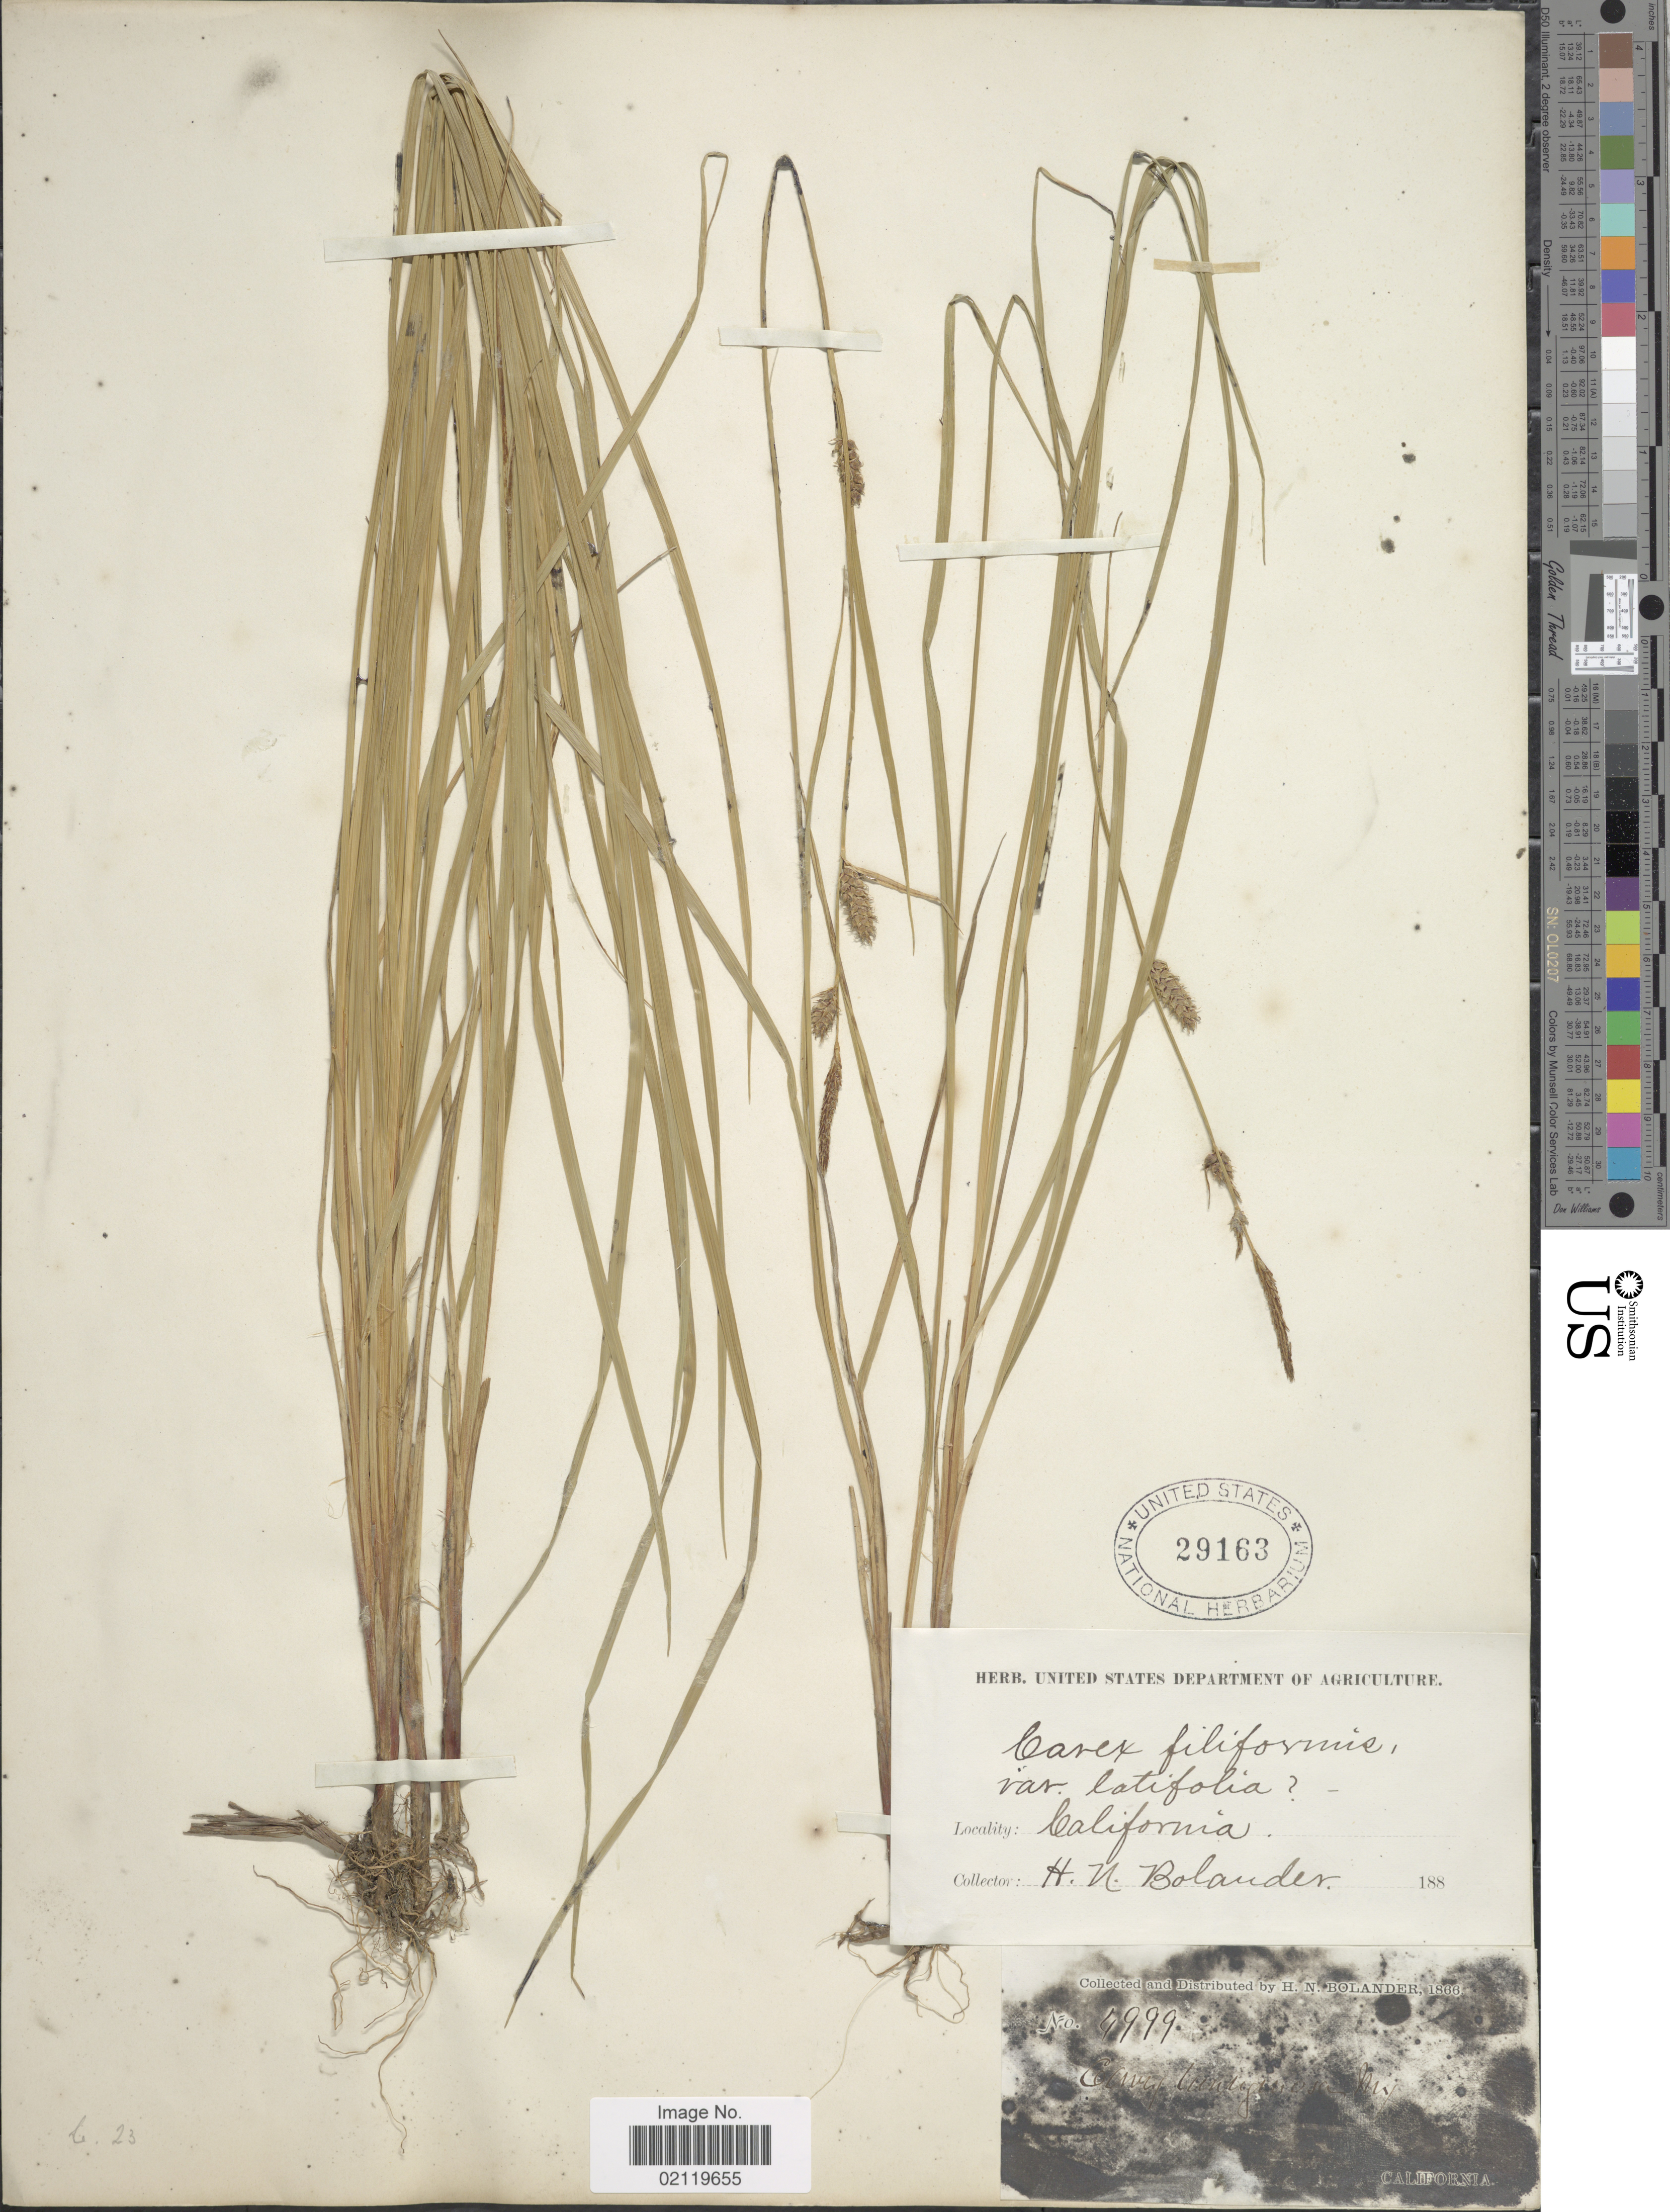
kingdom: Plantae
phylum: Tracheophyta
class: Liliopsida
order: Poales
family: Cyperaceae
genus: Carex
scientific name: Carex pellita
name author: Muhl. ex Willd.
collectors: H. Bolander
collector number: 4999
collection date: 1866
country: United States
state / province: California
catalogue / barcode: US 29163